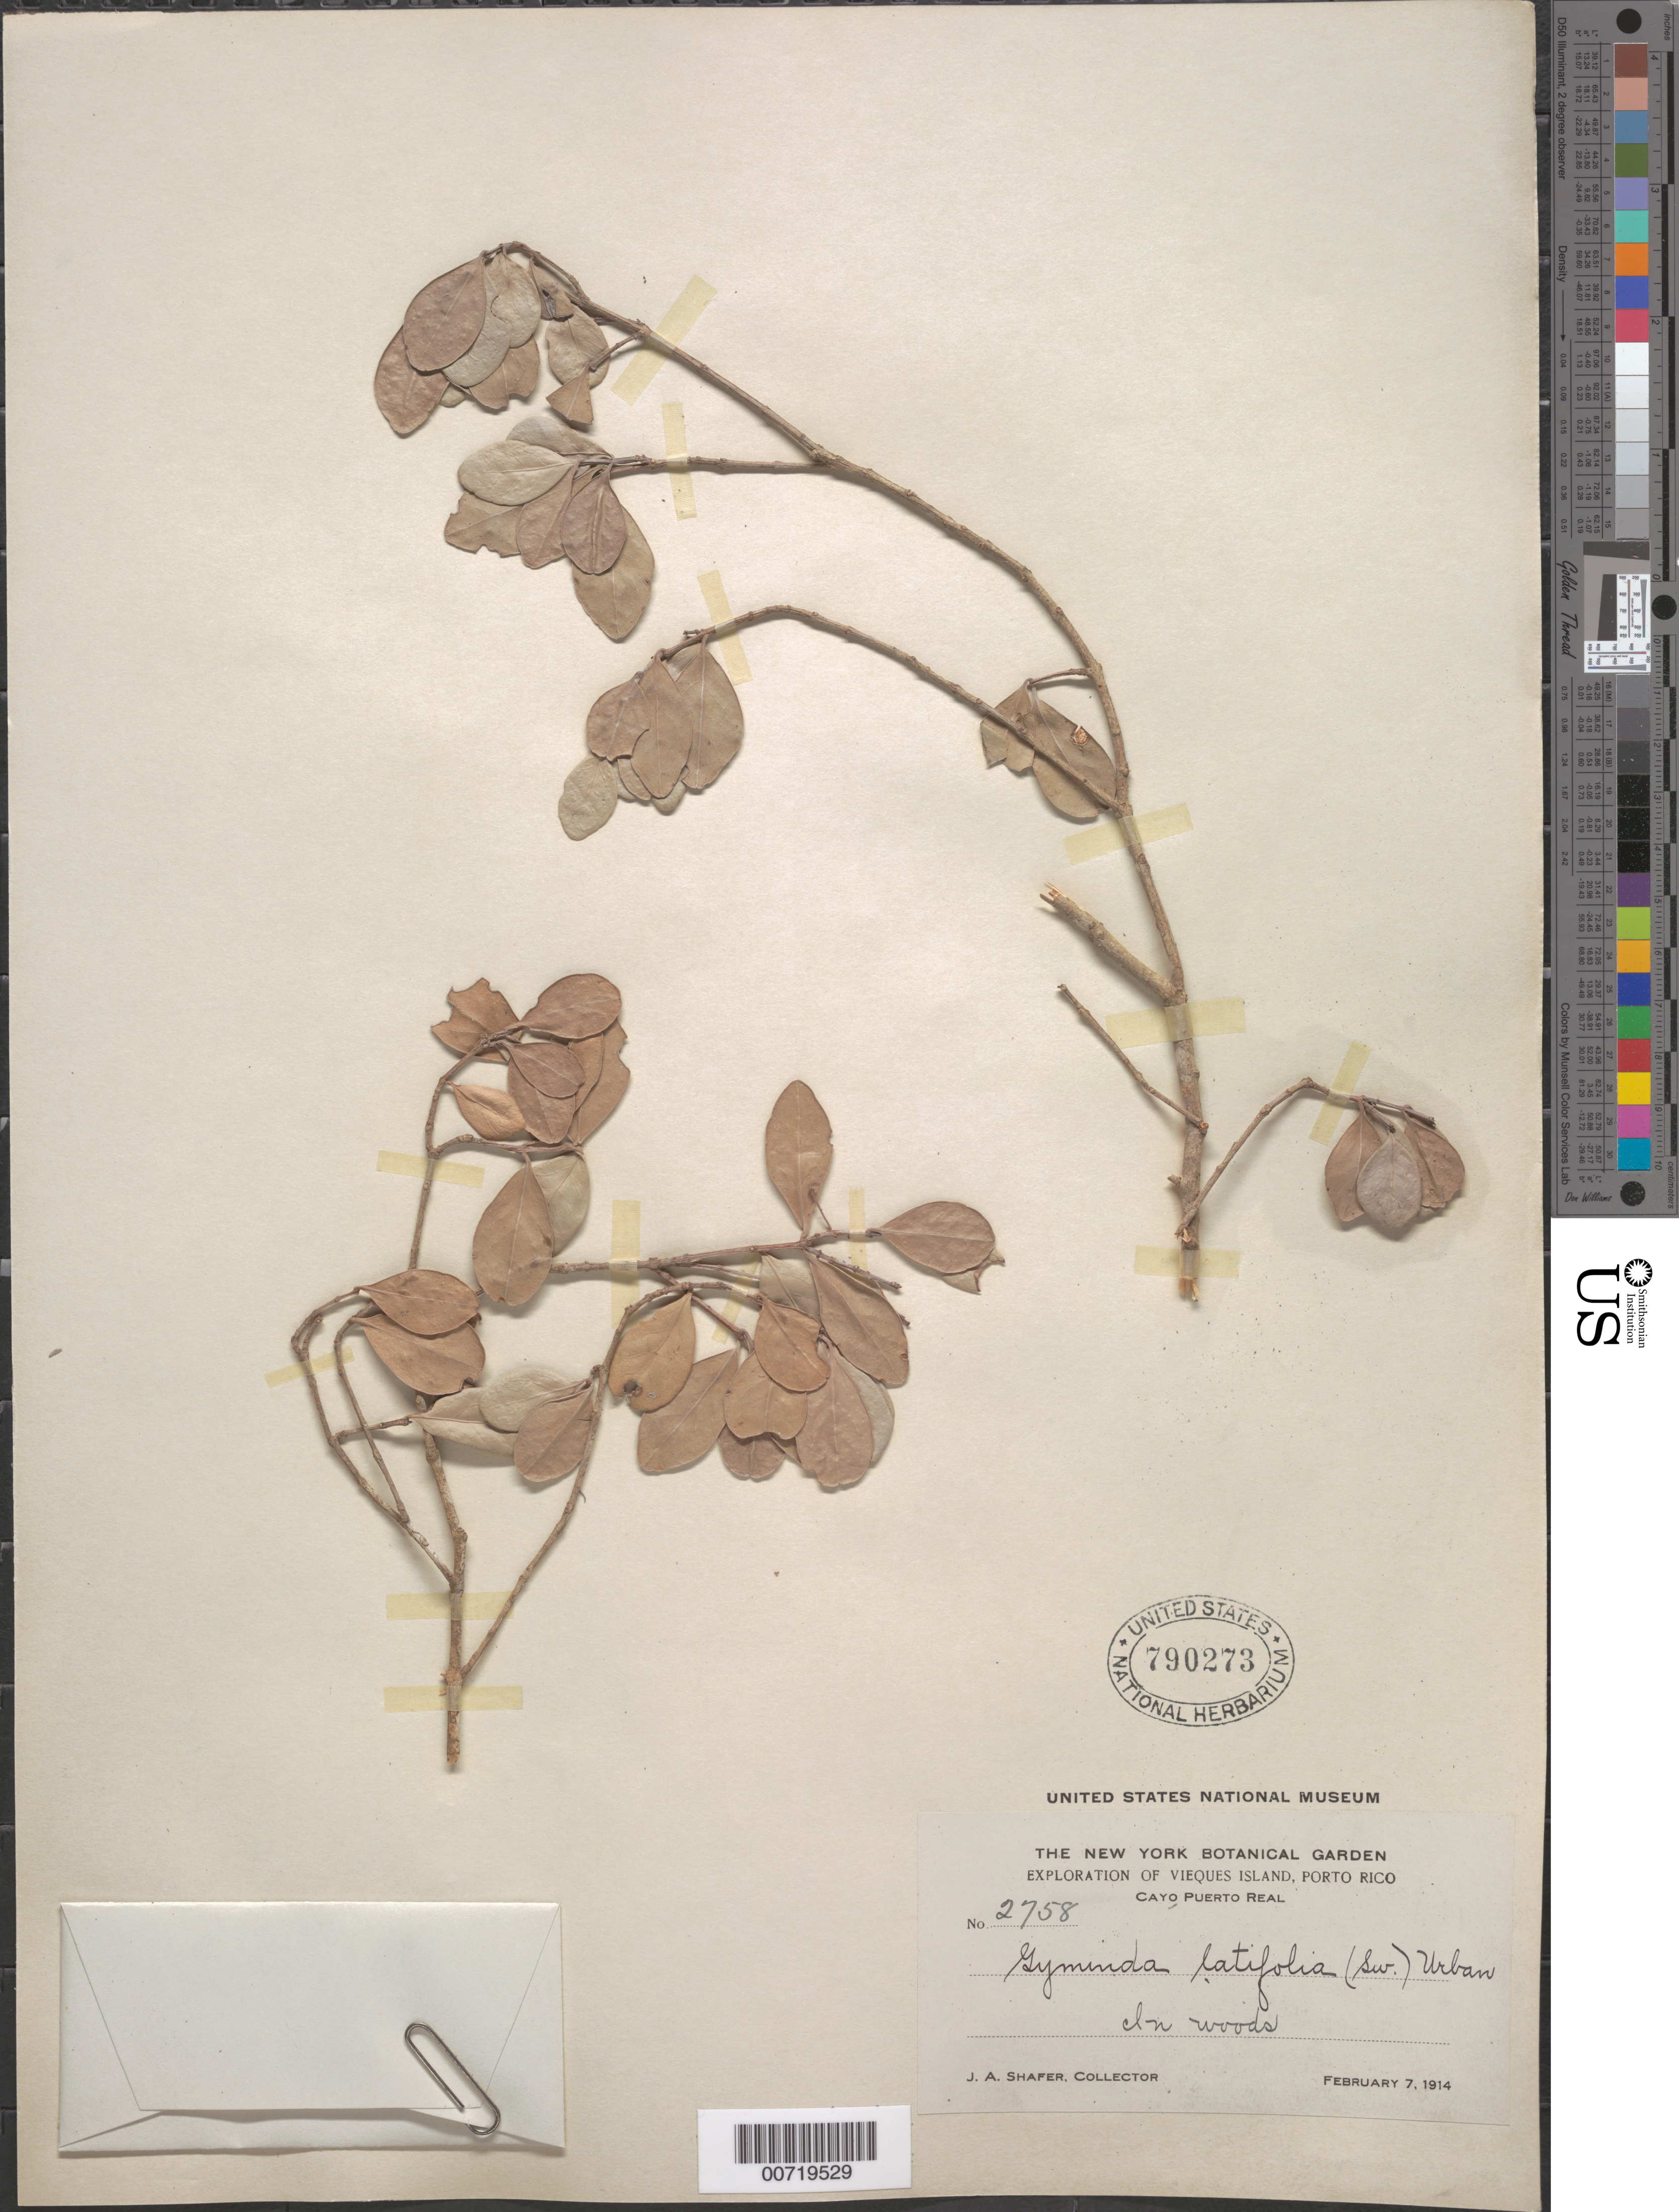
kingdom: Plantae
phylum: Tracheophyta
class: Magnoliopsida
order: Celastrales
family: Celastraceae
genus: Gyminda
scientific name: Gyminda latifolia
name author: (Sw.) Urb.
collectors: J. A. Shafer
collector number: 2758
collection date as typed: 07 Feb 1914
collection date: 1914-02-07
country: Puerto Rico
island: Vieques I.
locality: Cayo Puerto Real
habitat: In woods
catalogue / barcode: US 790273